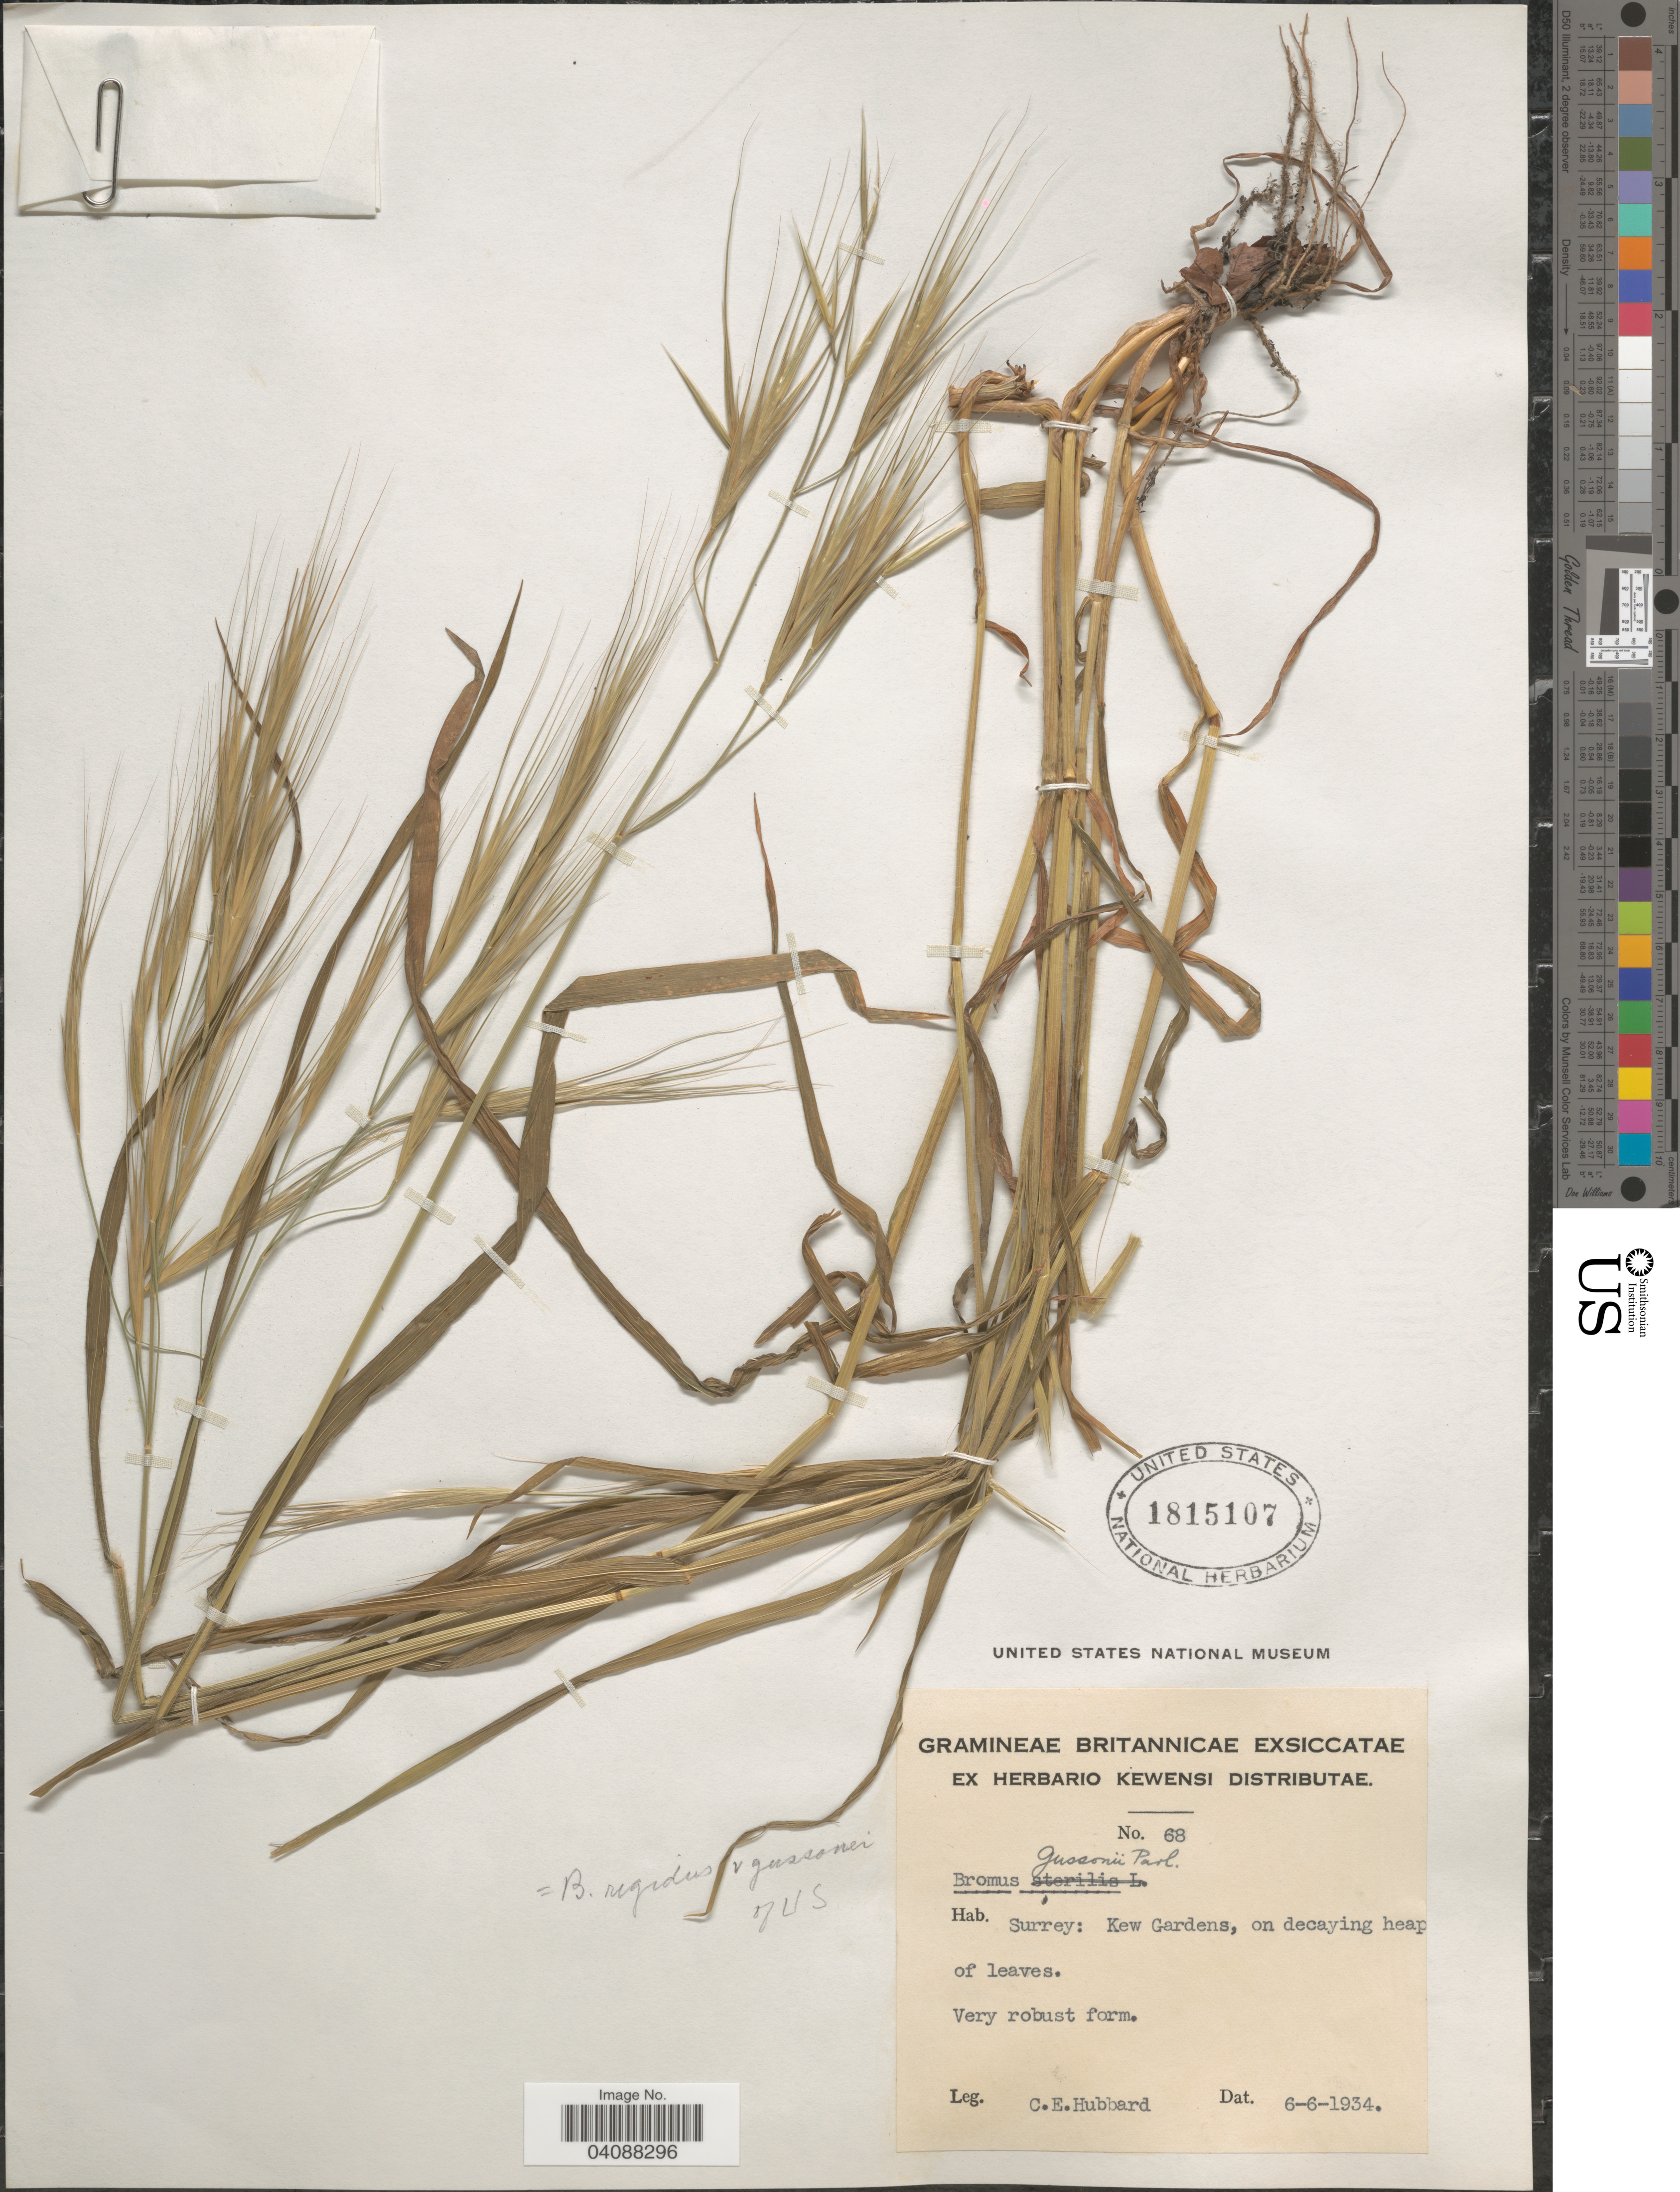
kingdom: Plantae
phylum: Tracheophyta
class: Liliopsida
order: Poales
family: Poaceae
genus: Bromus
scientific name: Bromus rigidus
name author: Roth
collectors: C. E. Hubbard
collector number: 68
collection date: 1934-06-06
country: United Kingdom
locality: Britannicae. Surrey: Kew Gardens.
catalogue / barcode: US 1815107